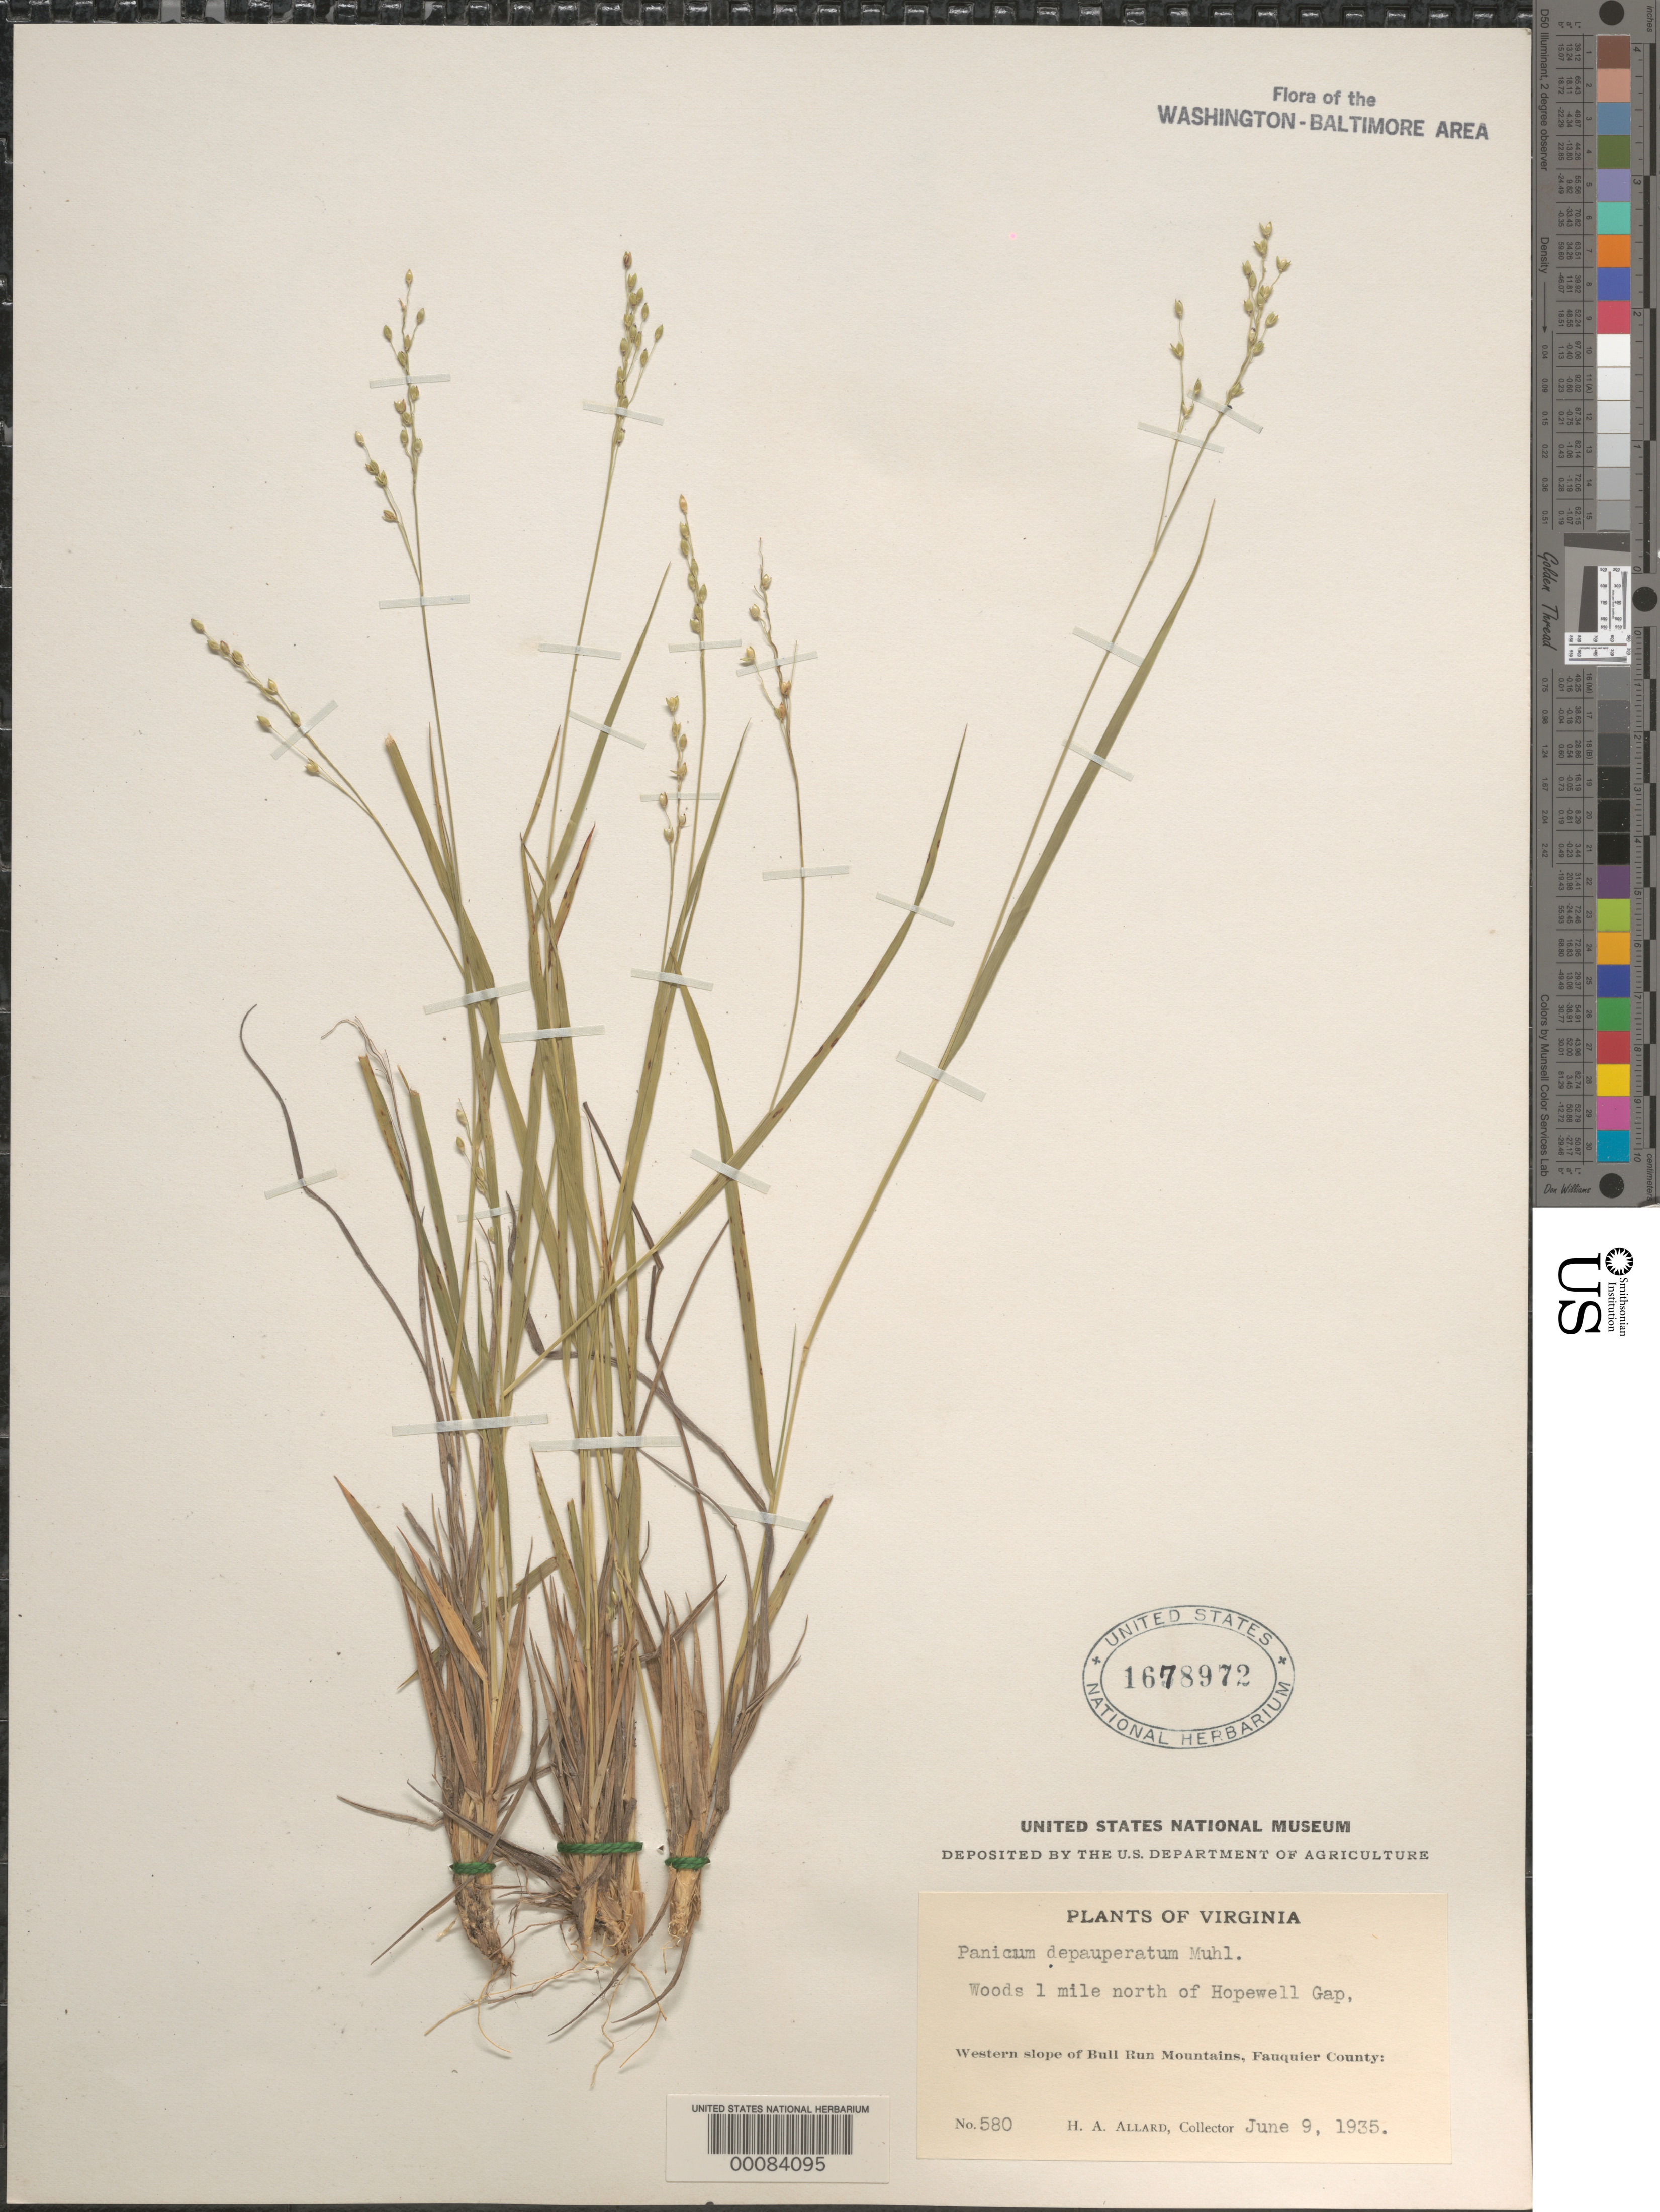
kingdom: Plantae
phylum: Tracheophyta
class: Liliopsida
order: Poales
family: Poaceae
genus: Dichanthelium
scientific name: Dichanthelium depauperatum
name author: (Muhl.) Gould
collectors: H. A. Allard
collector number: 580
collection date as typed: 09 Jun 1935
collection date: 1935-06-09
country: United States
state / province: Virginia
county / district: Fauquier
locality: Bull Run Mountains, N of Hopewell Gap Bull Run Mts.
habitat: Woods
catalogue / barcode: US 1678972